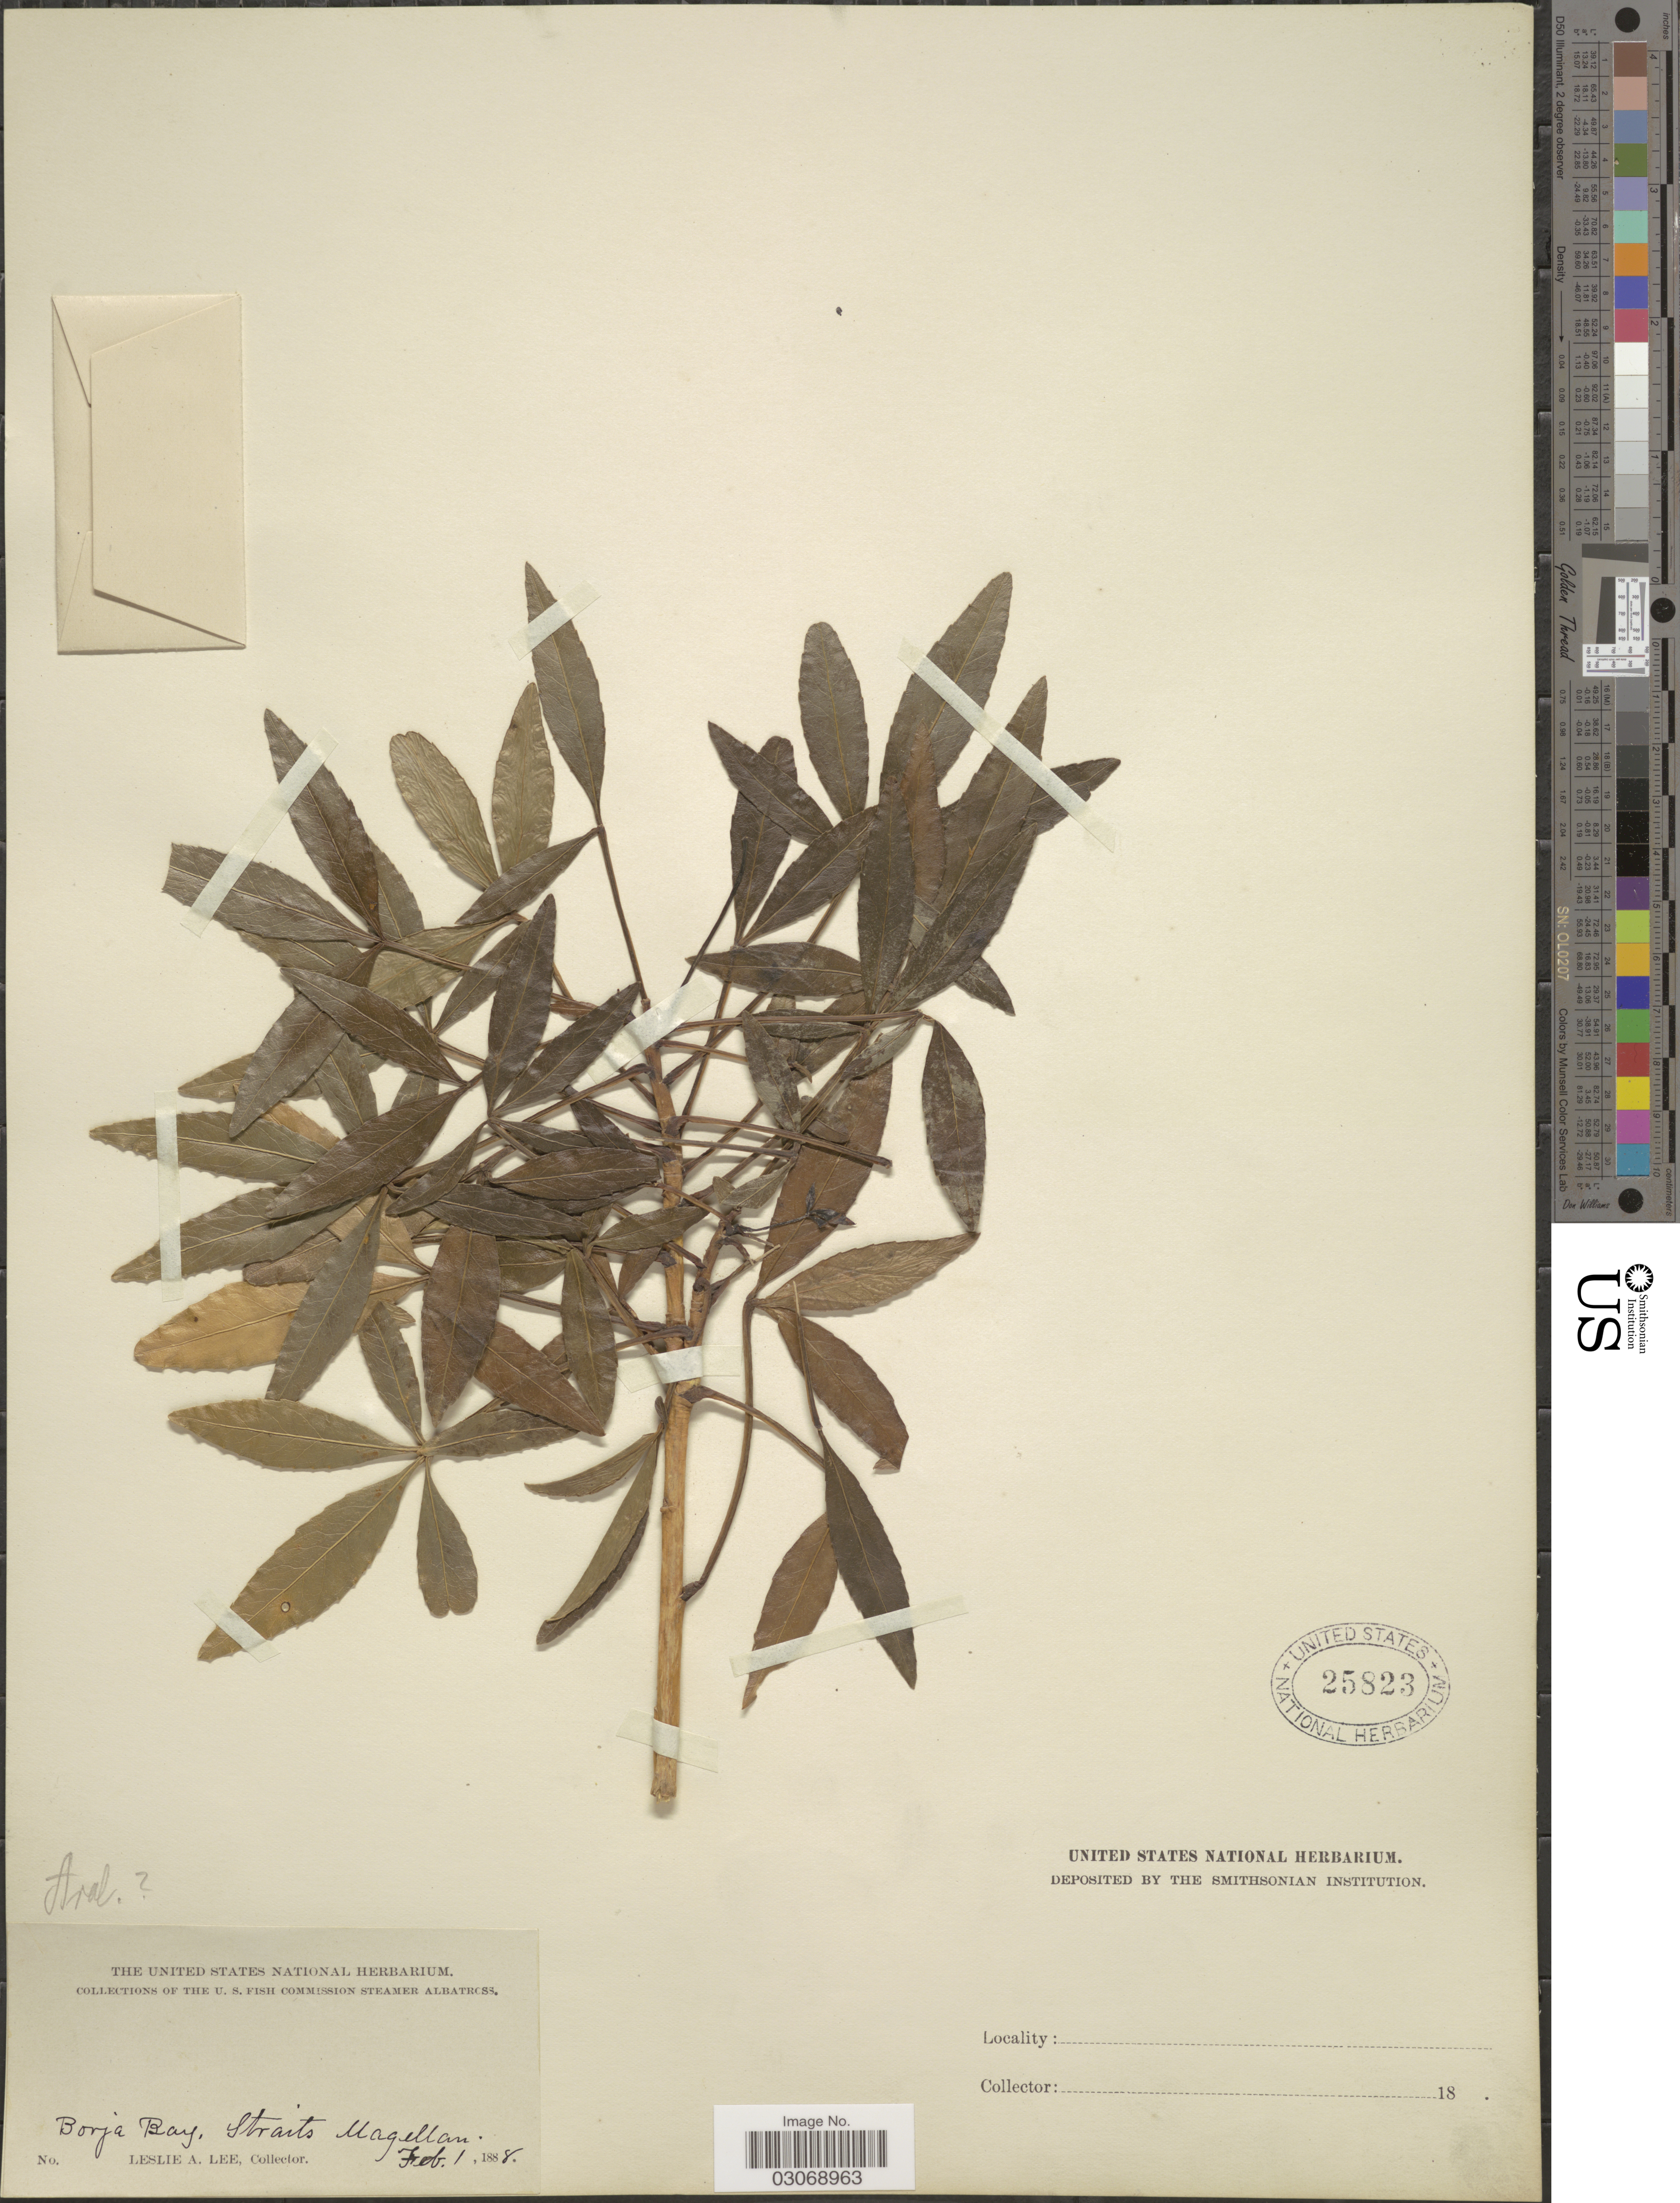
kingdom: Plantae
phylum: Tracheophyta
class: Magnoliopsida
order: Apiales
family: Araliaceae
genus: Pseudopanax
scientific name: Pseudopanax laetevirens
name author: (Gay) Baill.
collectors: L. Lee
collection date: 1888-02-01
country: Chile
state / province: Magallanes y de la Antártica Chilena (XII)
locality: Borja Bay, Straits Magellan.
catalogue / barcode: US 25823